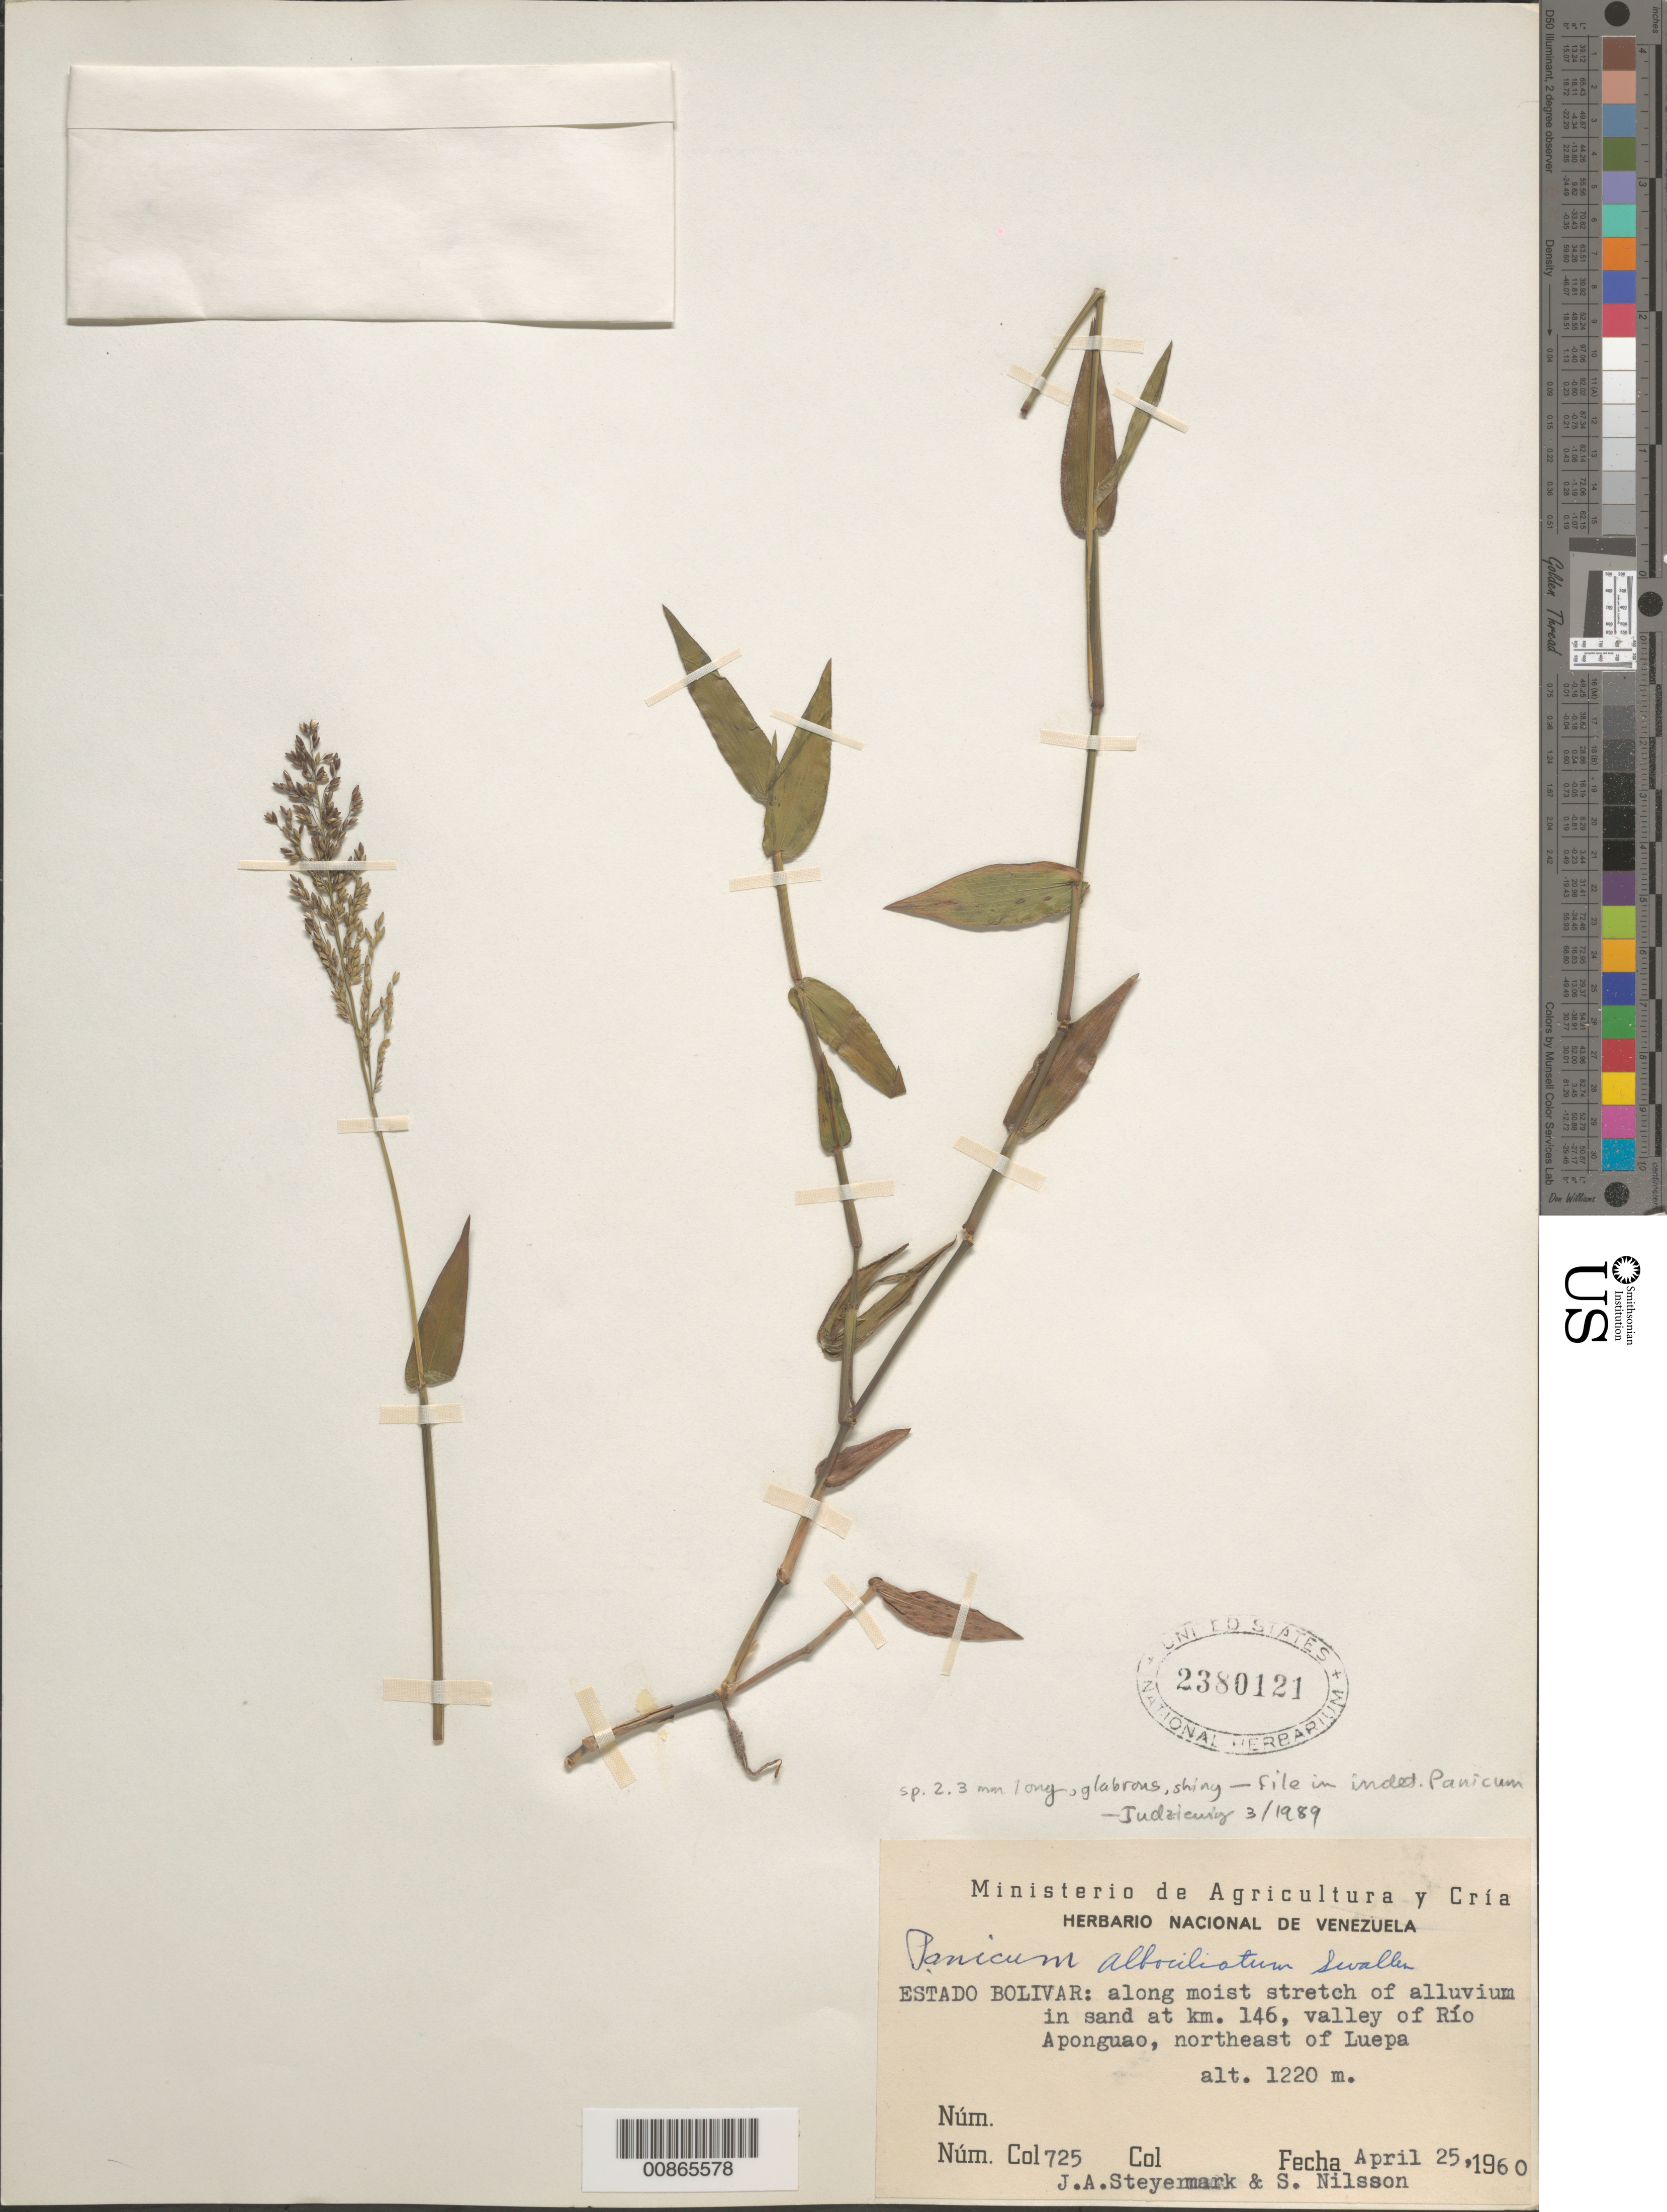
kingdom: Plantae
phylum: Tracheophyta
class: Liliopsida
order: Poales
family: Poaceae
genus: Panicum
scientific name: Panicum sp.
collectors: J. Steyermark & S. Nilsson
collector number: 60 725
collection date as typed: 25-Apr-60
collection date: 1960-04-25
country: Venezuela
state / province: Bolívar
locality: Río Aponguao, km 146, near headwaters of Río Aponguao, NE of Luepa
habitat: Along moist stretch of alluvium in sand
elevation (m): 1220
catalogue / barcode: US 2380121